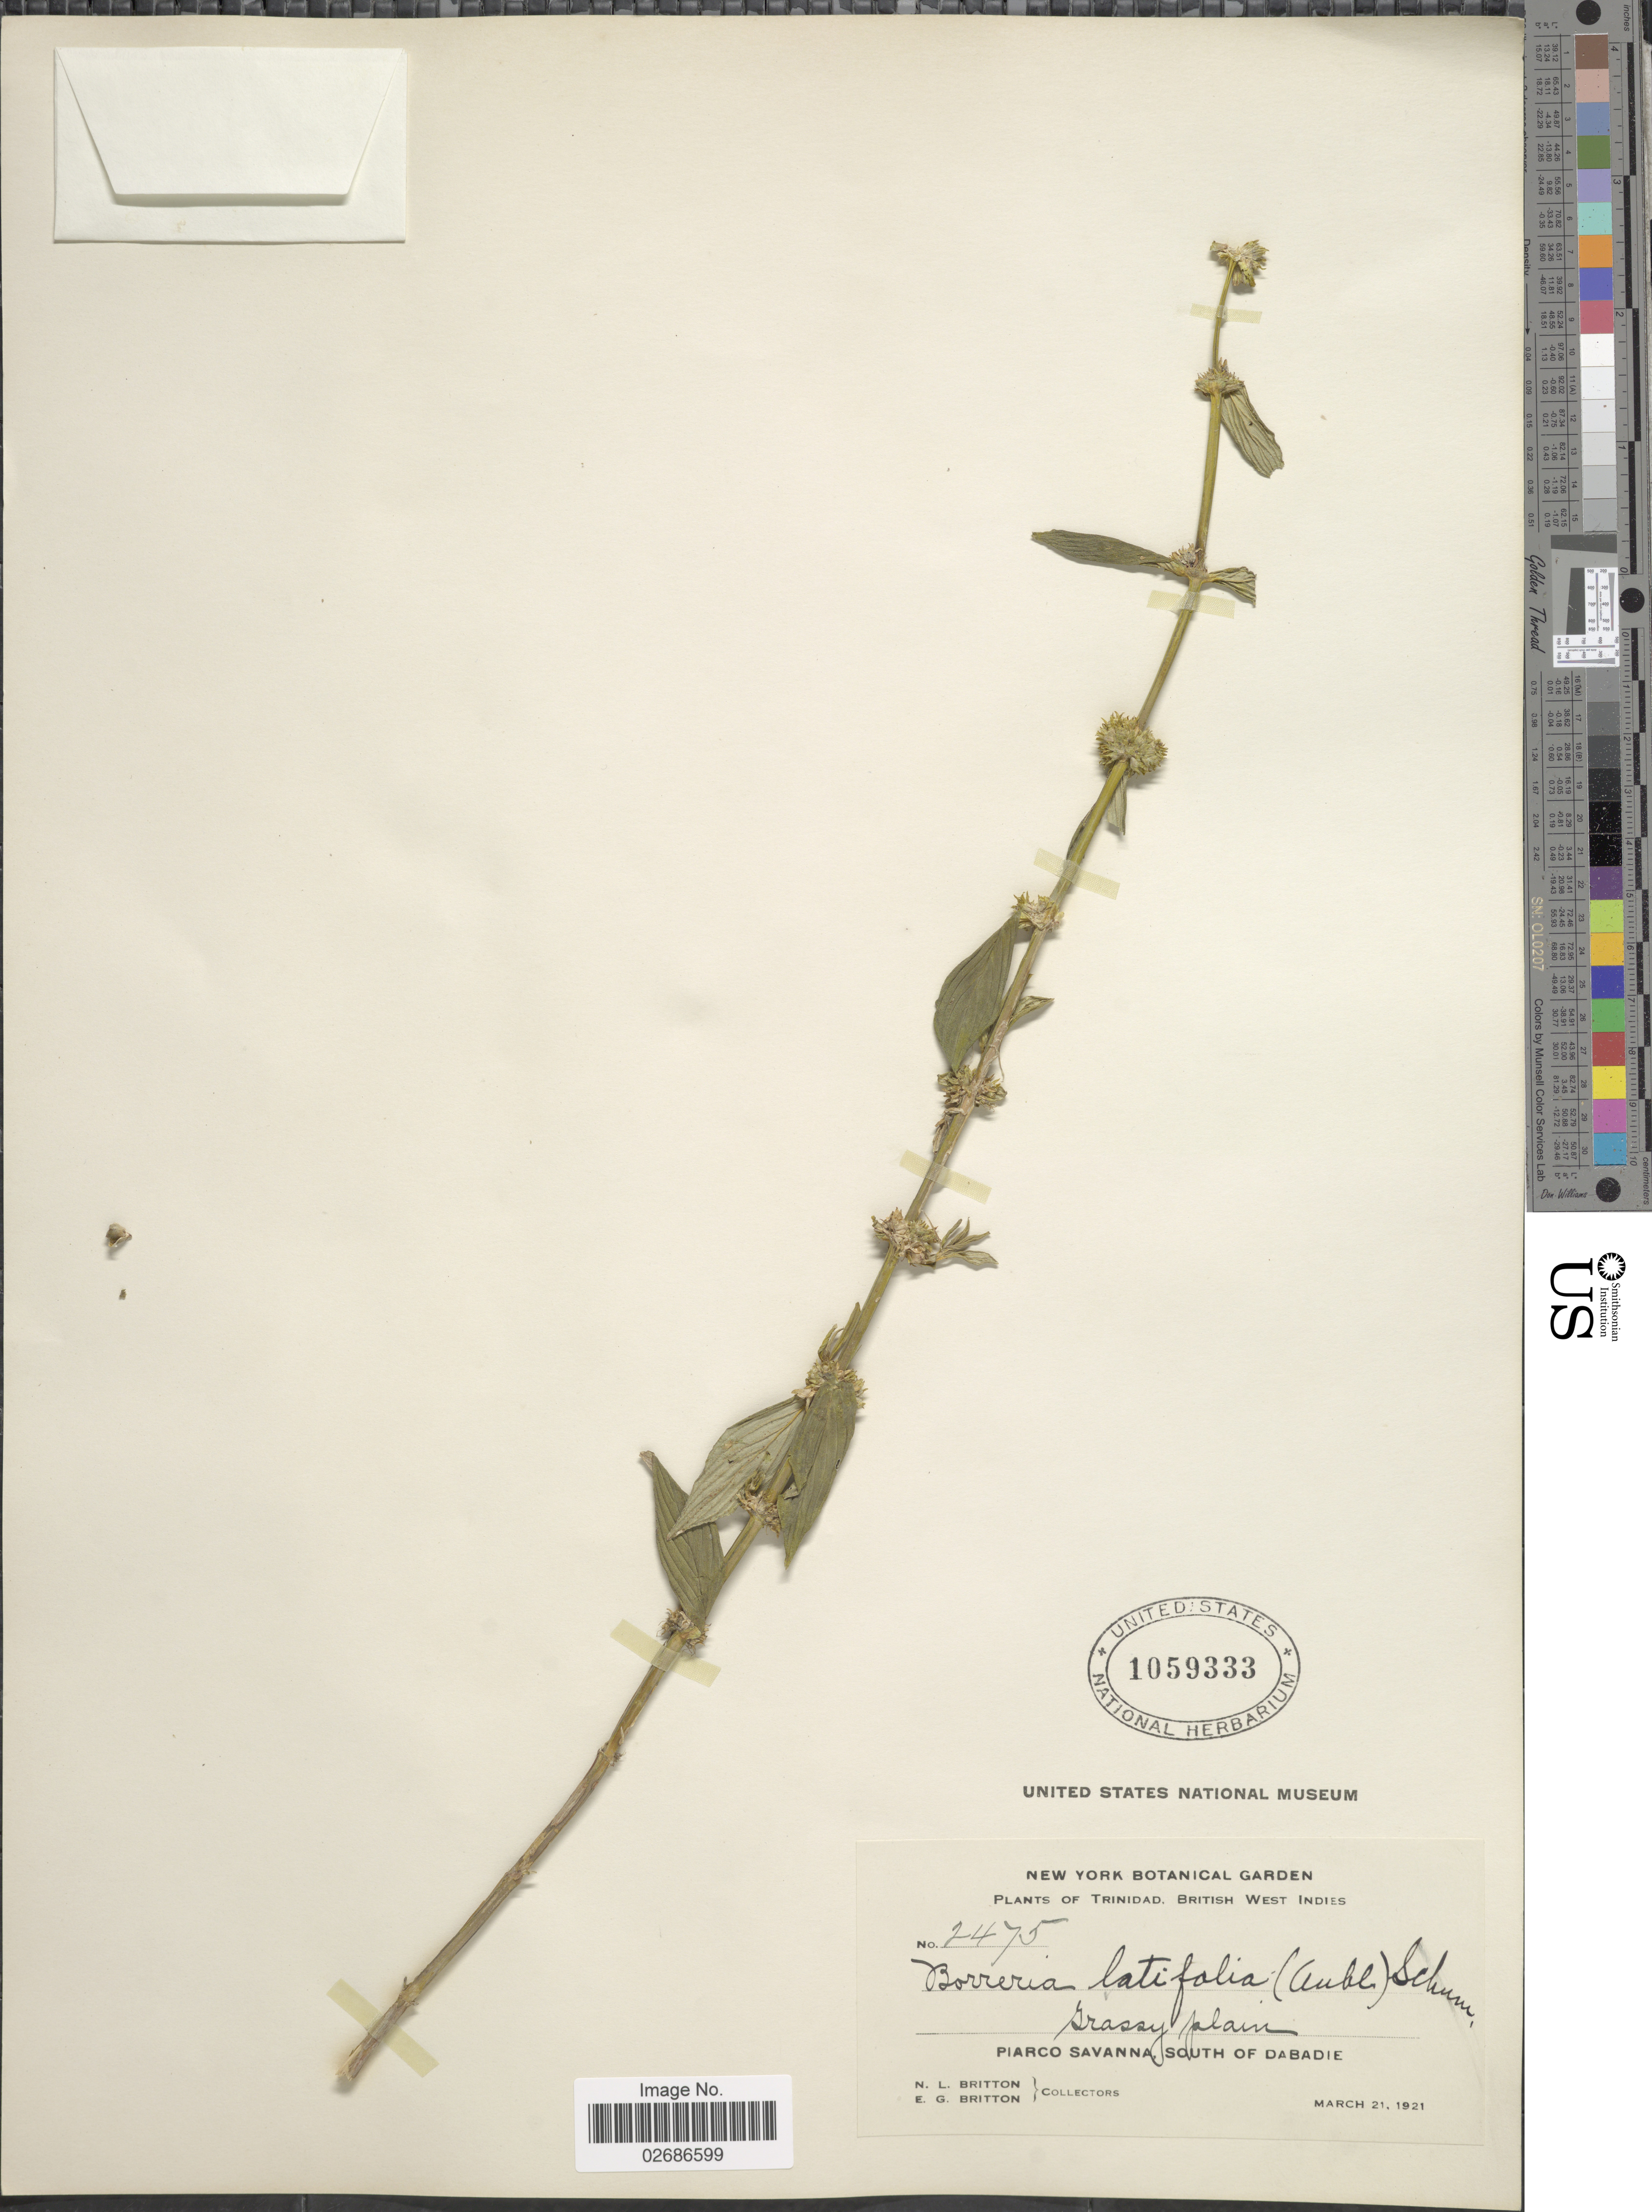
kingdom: Plantae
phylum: Tracheophyta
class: Magnoliopsida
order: Gentianales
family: Rubiaceae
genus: Borreria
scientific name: Borreria latifolia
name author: (Aubl.) K. Schum.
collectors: N. Britton & E. G. Britton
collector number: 2475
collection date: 1921-03-21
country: Trinidad and Tobago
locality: Trinidad, British West Indies, Piarco Savanna, South of Dabadie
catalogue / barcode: US 1059333